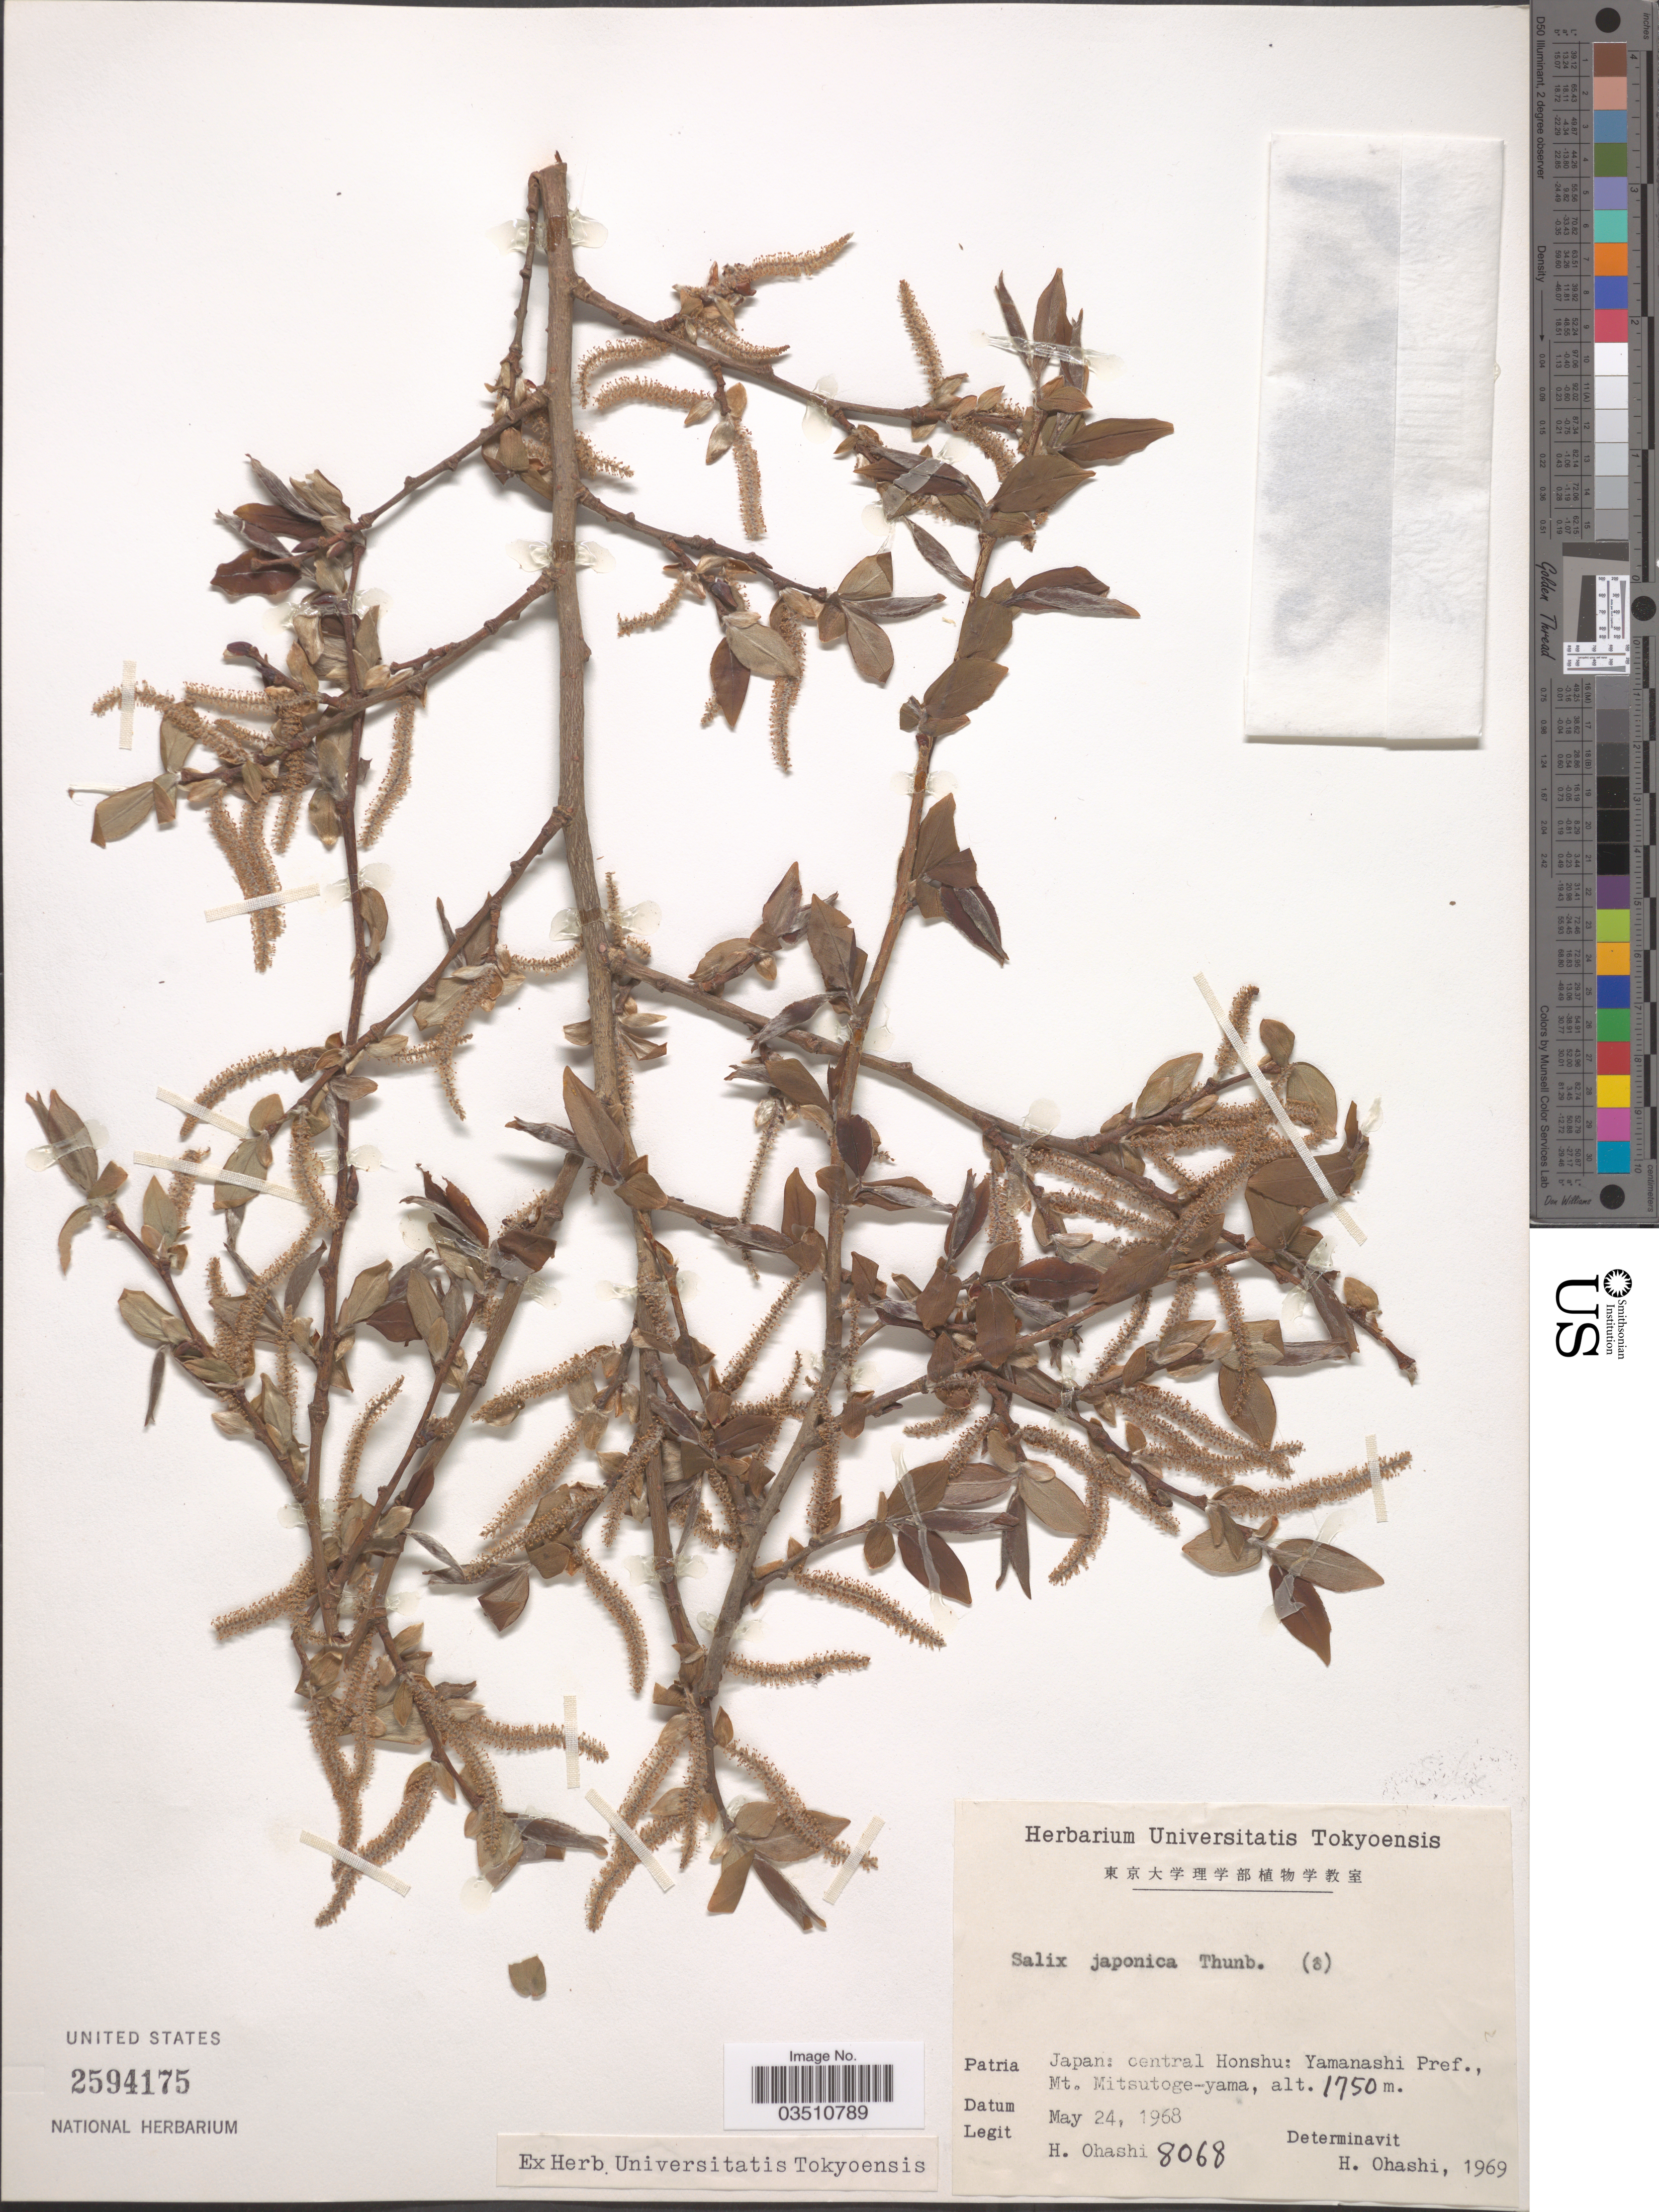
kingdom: Plantae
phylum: Tracheophyta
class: Magnoliopsida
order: Malpighiales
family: Salicaceae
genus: Salix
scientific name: Salix japonica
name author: Thunb.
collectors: H. Ohashi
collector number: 8068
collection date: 1968-05-24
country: Japan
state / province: Yamanasi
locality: Central Honshu: Yamanashi Pref., Mt. Mitsutoge-yama.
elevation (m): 1750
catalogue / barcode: US 2594175